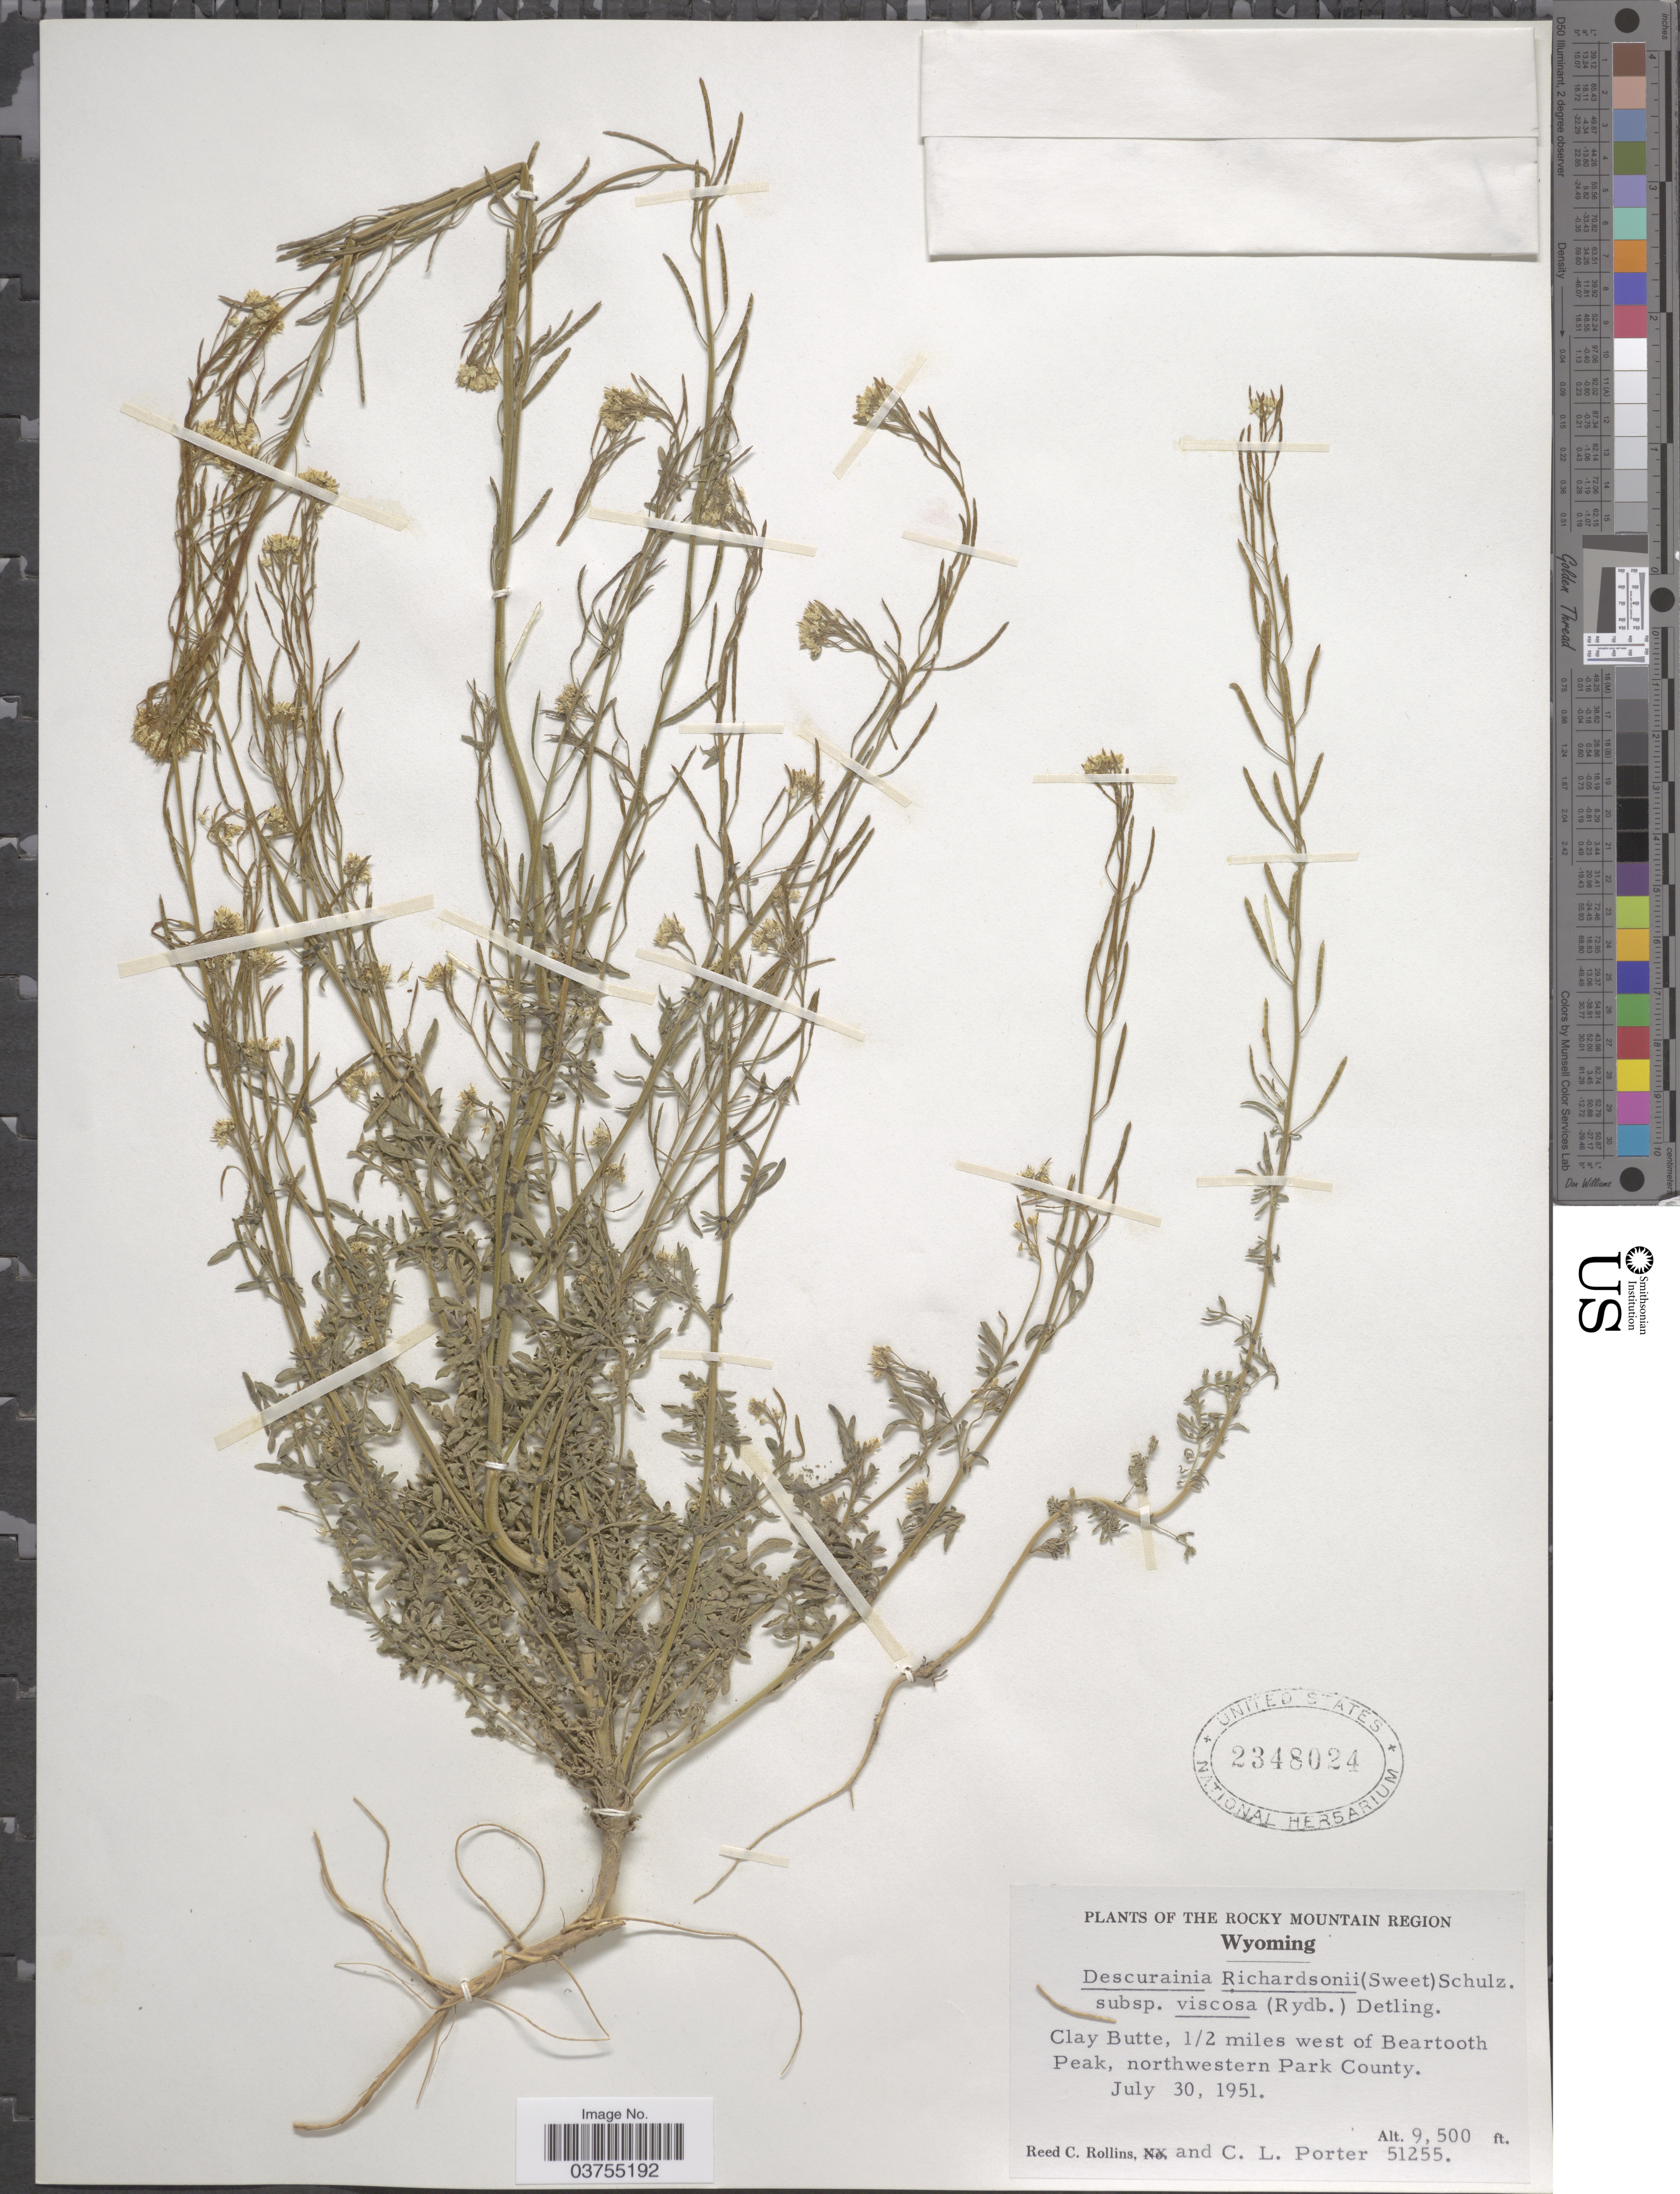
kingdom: Plantae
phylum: Tracheophyta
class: Magnoliopsida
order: Brassicales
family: Brassicaceae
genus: Descurainia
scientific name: Descurainia richardsonii subsp. viscosa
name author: (Rydb.) Detling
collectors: R. C. Rollins & C. L. Porter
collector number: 51255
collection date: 1951-07-30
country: United States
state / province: Wyoming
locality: The Rocky Mountain Region. Clay Butte, 1/2 miles west of Beartooth Peak, northwestern Park County.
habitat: clay butte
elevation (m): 2896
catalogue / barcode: US 2348024